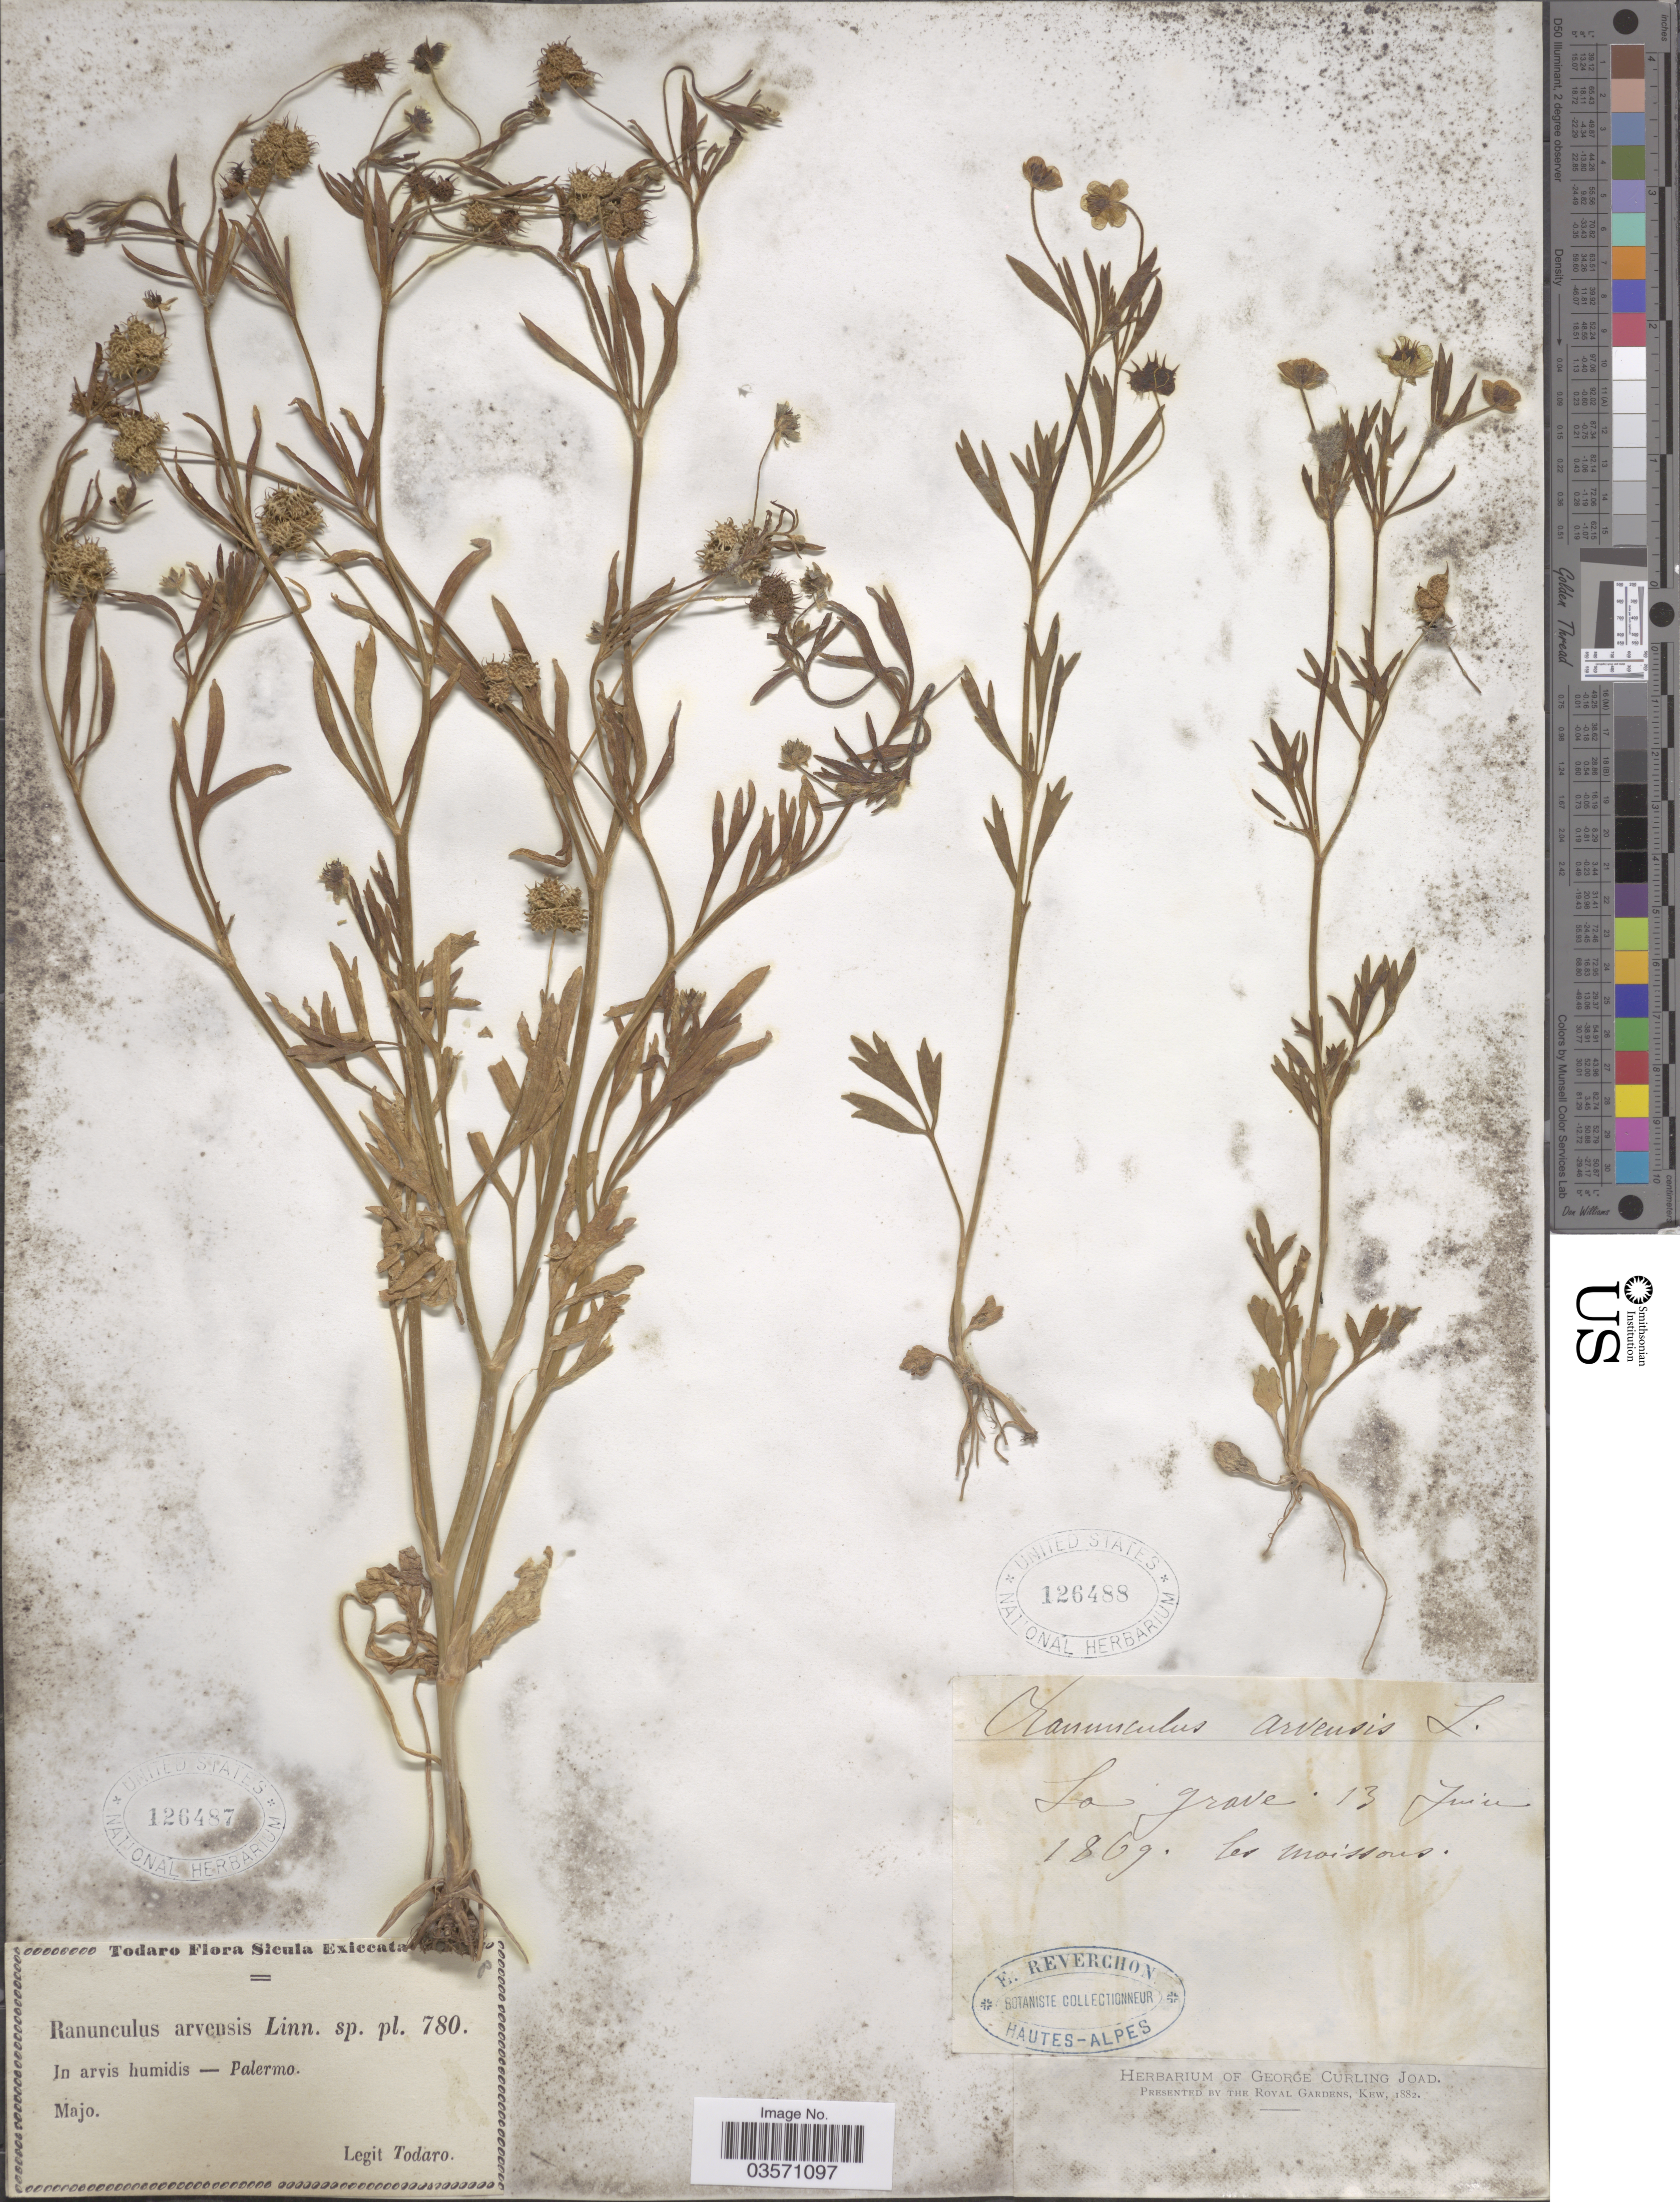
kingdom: Plantae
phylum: Tracheophyta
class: Magnoliopsida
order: Ranunculales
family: Ranunculaceae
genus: Ranunculus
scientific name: Ranunculus arvensis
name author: L.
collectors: Todaro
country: Italy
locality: Sicula. In arvis humidis - Palermo.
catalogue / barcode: US 126487